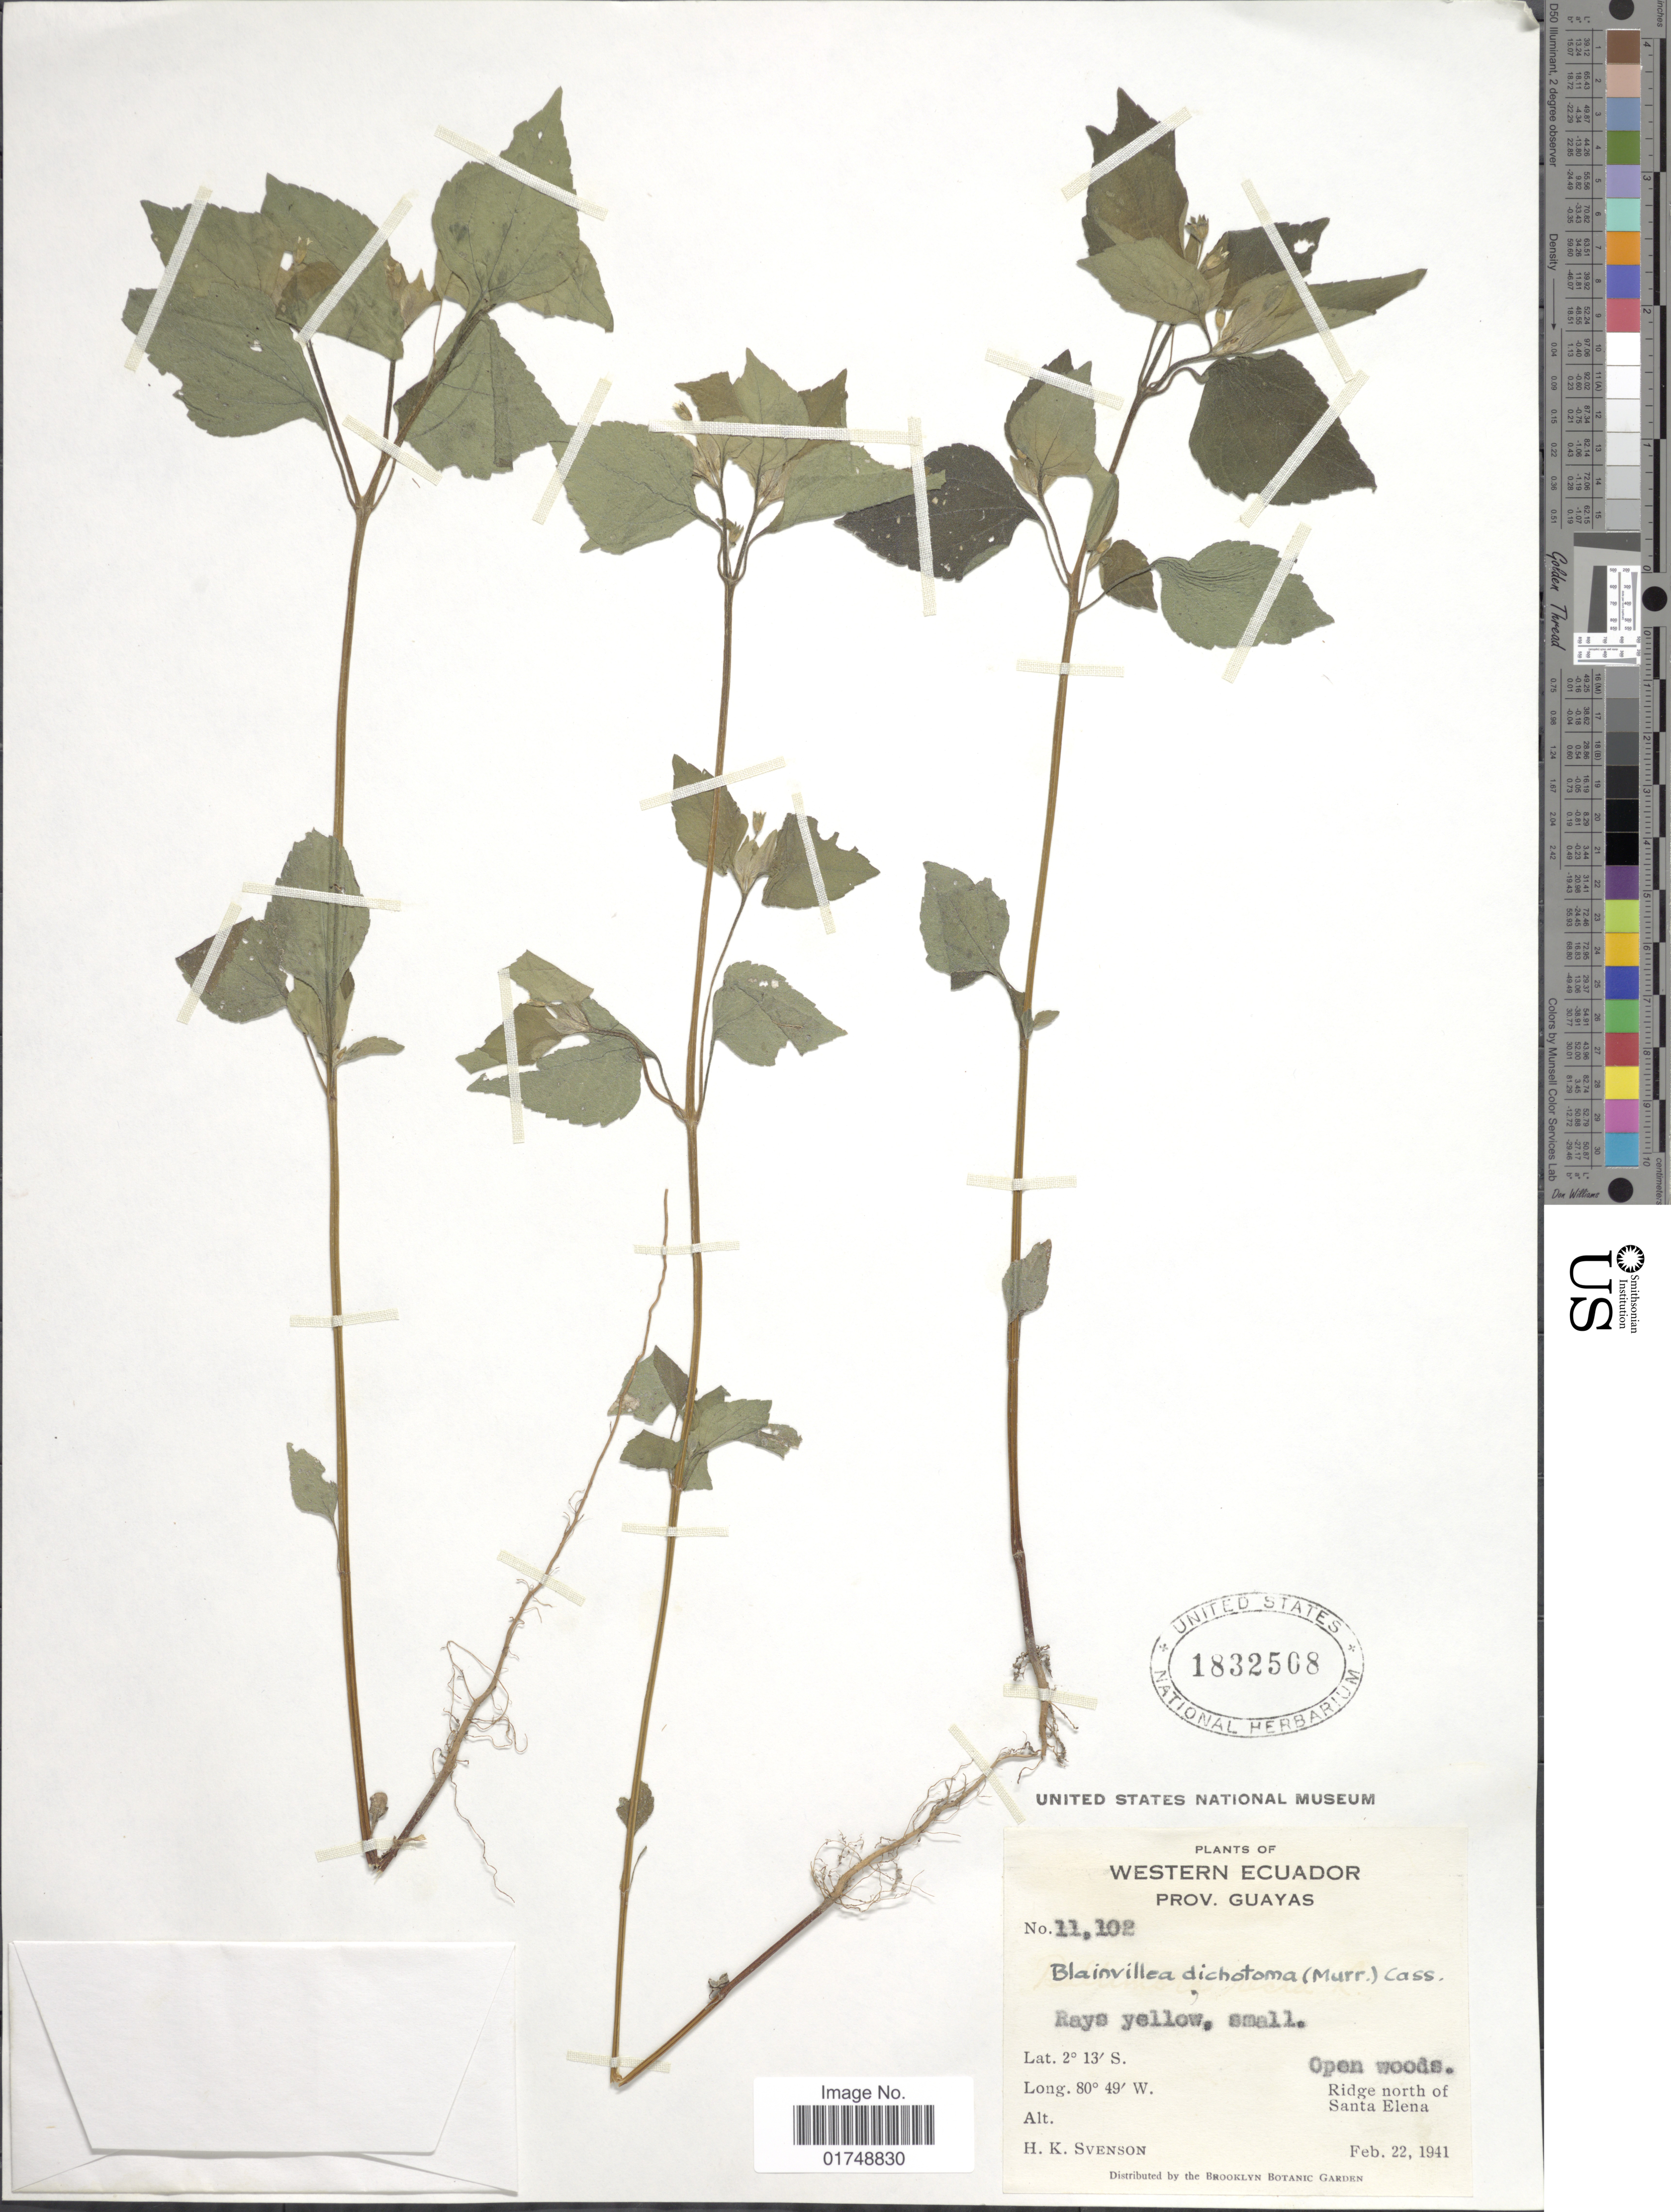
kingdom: Plantae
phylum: Tracheophyta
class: Magnoliopsida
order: Asterales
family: Asteraceae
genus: Baltimora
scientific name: Baltimora geminata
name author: (Brandegee) Stuessy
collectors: H. K. Svenson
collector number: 11,102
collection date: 1941-02-22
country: Ecuador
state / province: Guayas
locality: Western Ecuador. Open woods. Ridge north of Santa Elena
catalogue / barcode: US 1832508